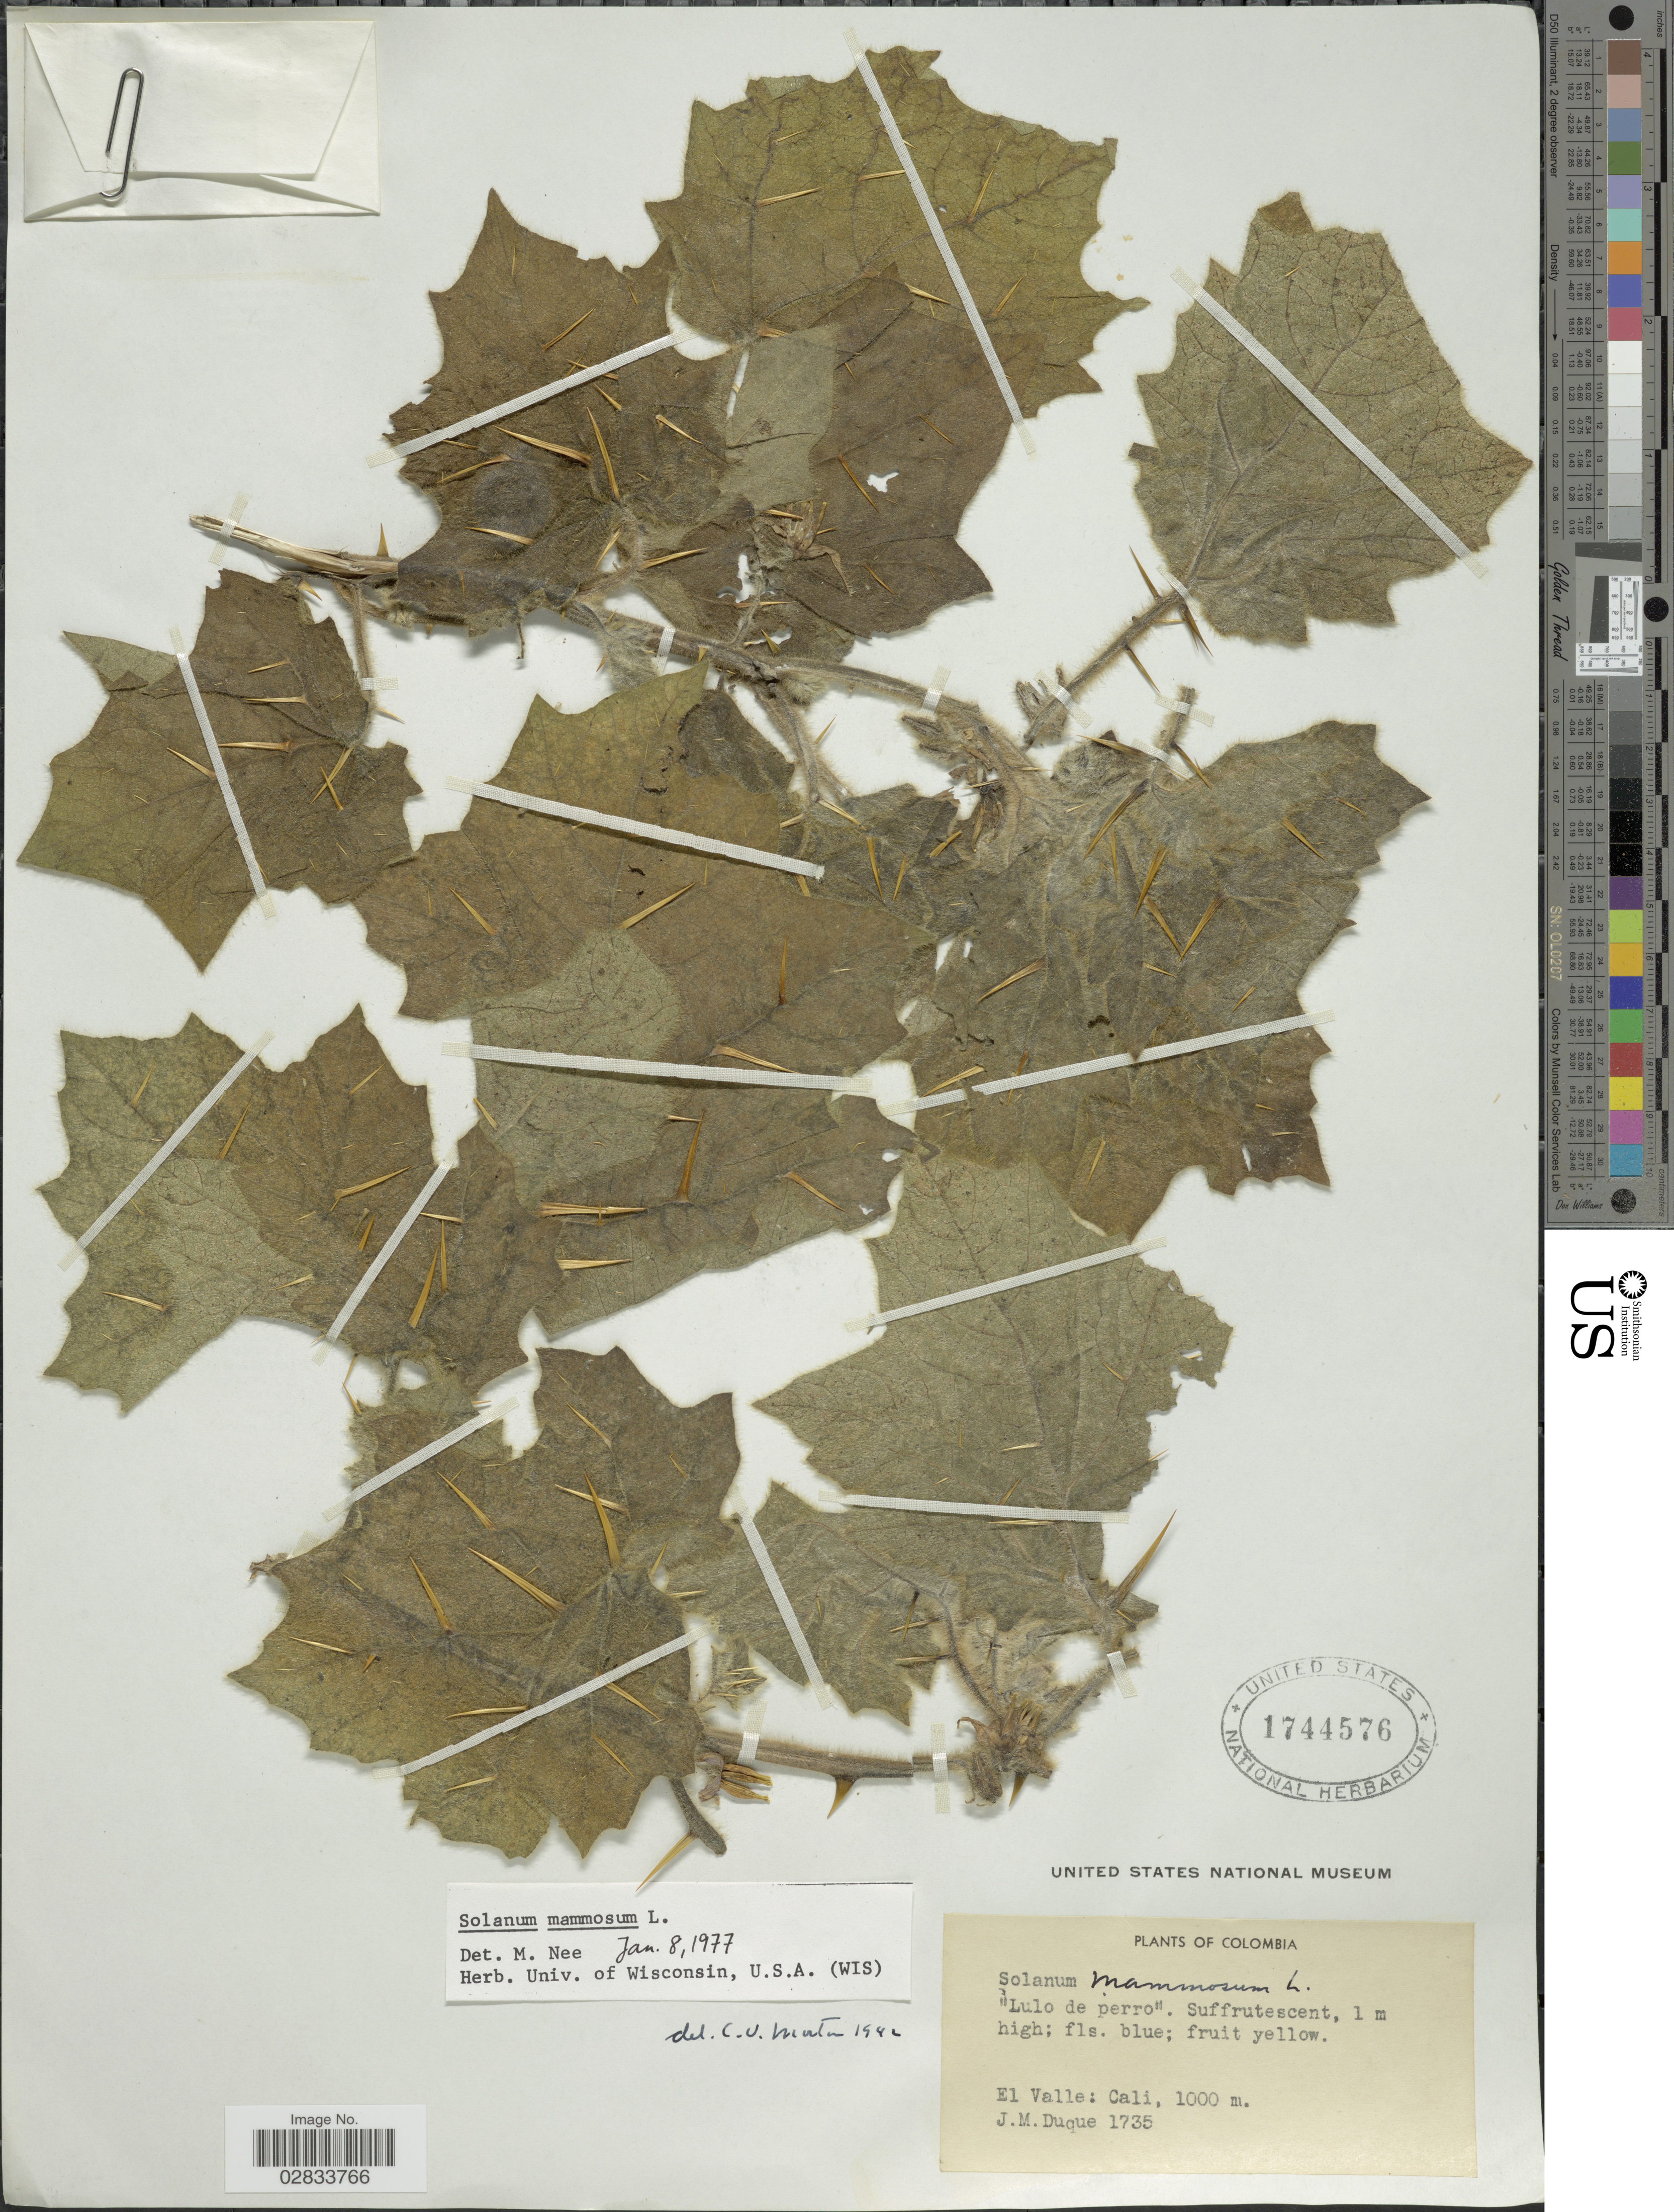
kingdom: Plantae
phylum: Tracheophyta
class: Magnoliopsida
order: Solanales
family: Solanaceae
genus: Solanum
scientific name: Solanum mammosum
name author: L.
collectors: J. Duque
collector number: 1735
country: Colombia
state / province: Valle del Cauca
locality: El Valle: Cali.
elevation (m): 1000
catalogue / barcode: US 1744576